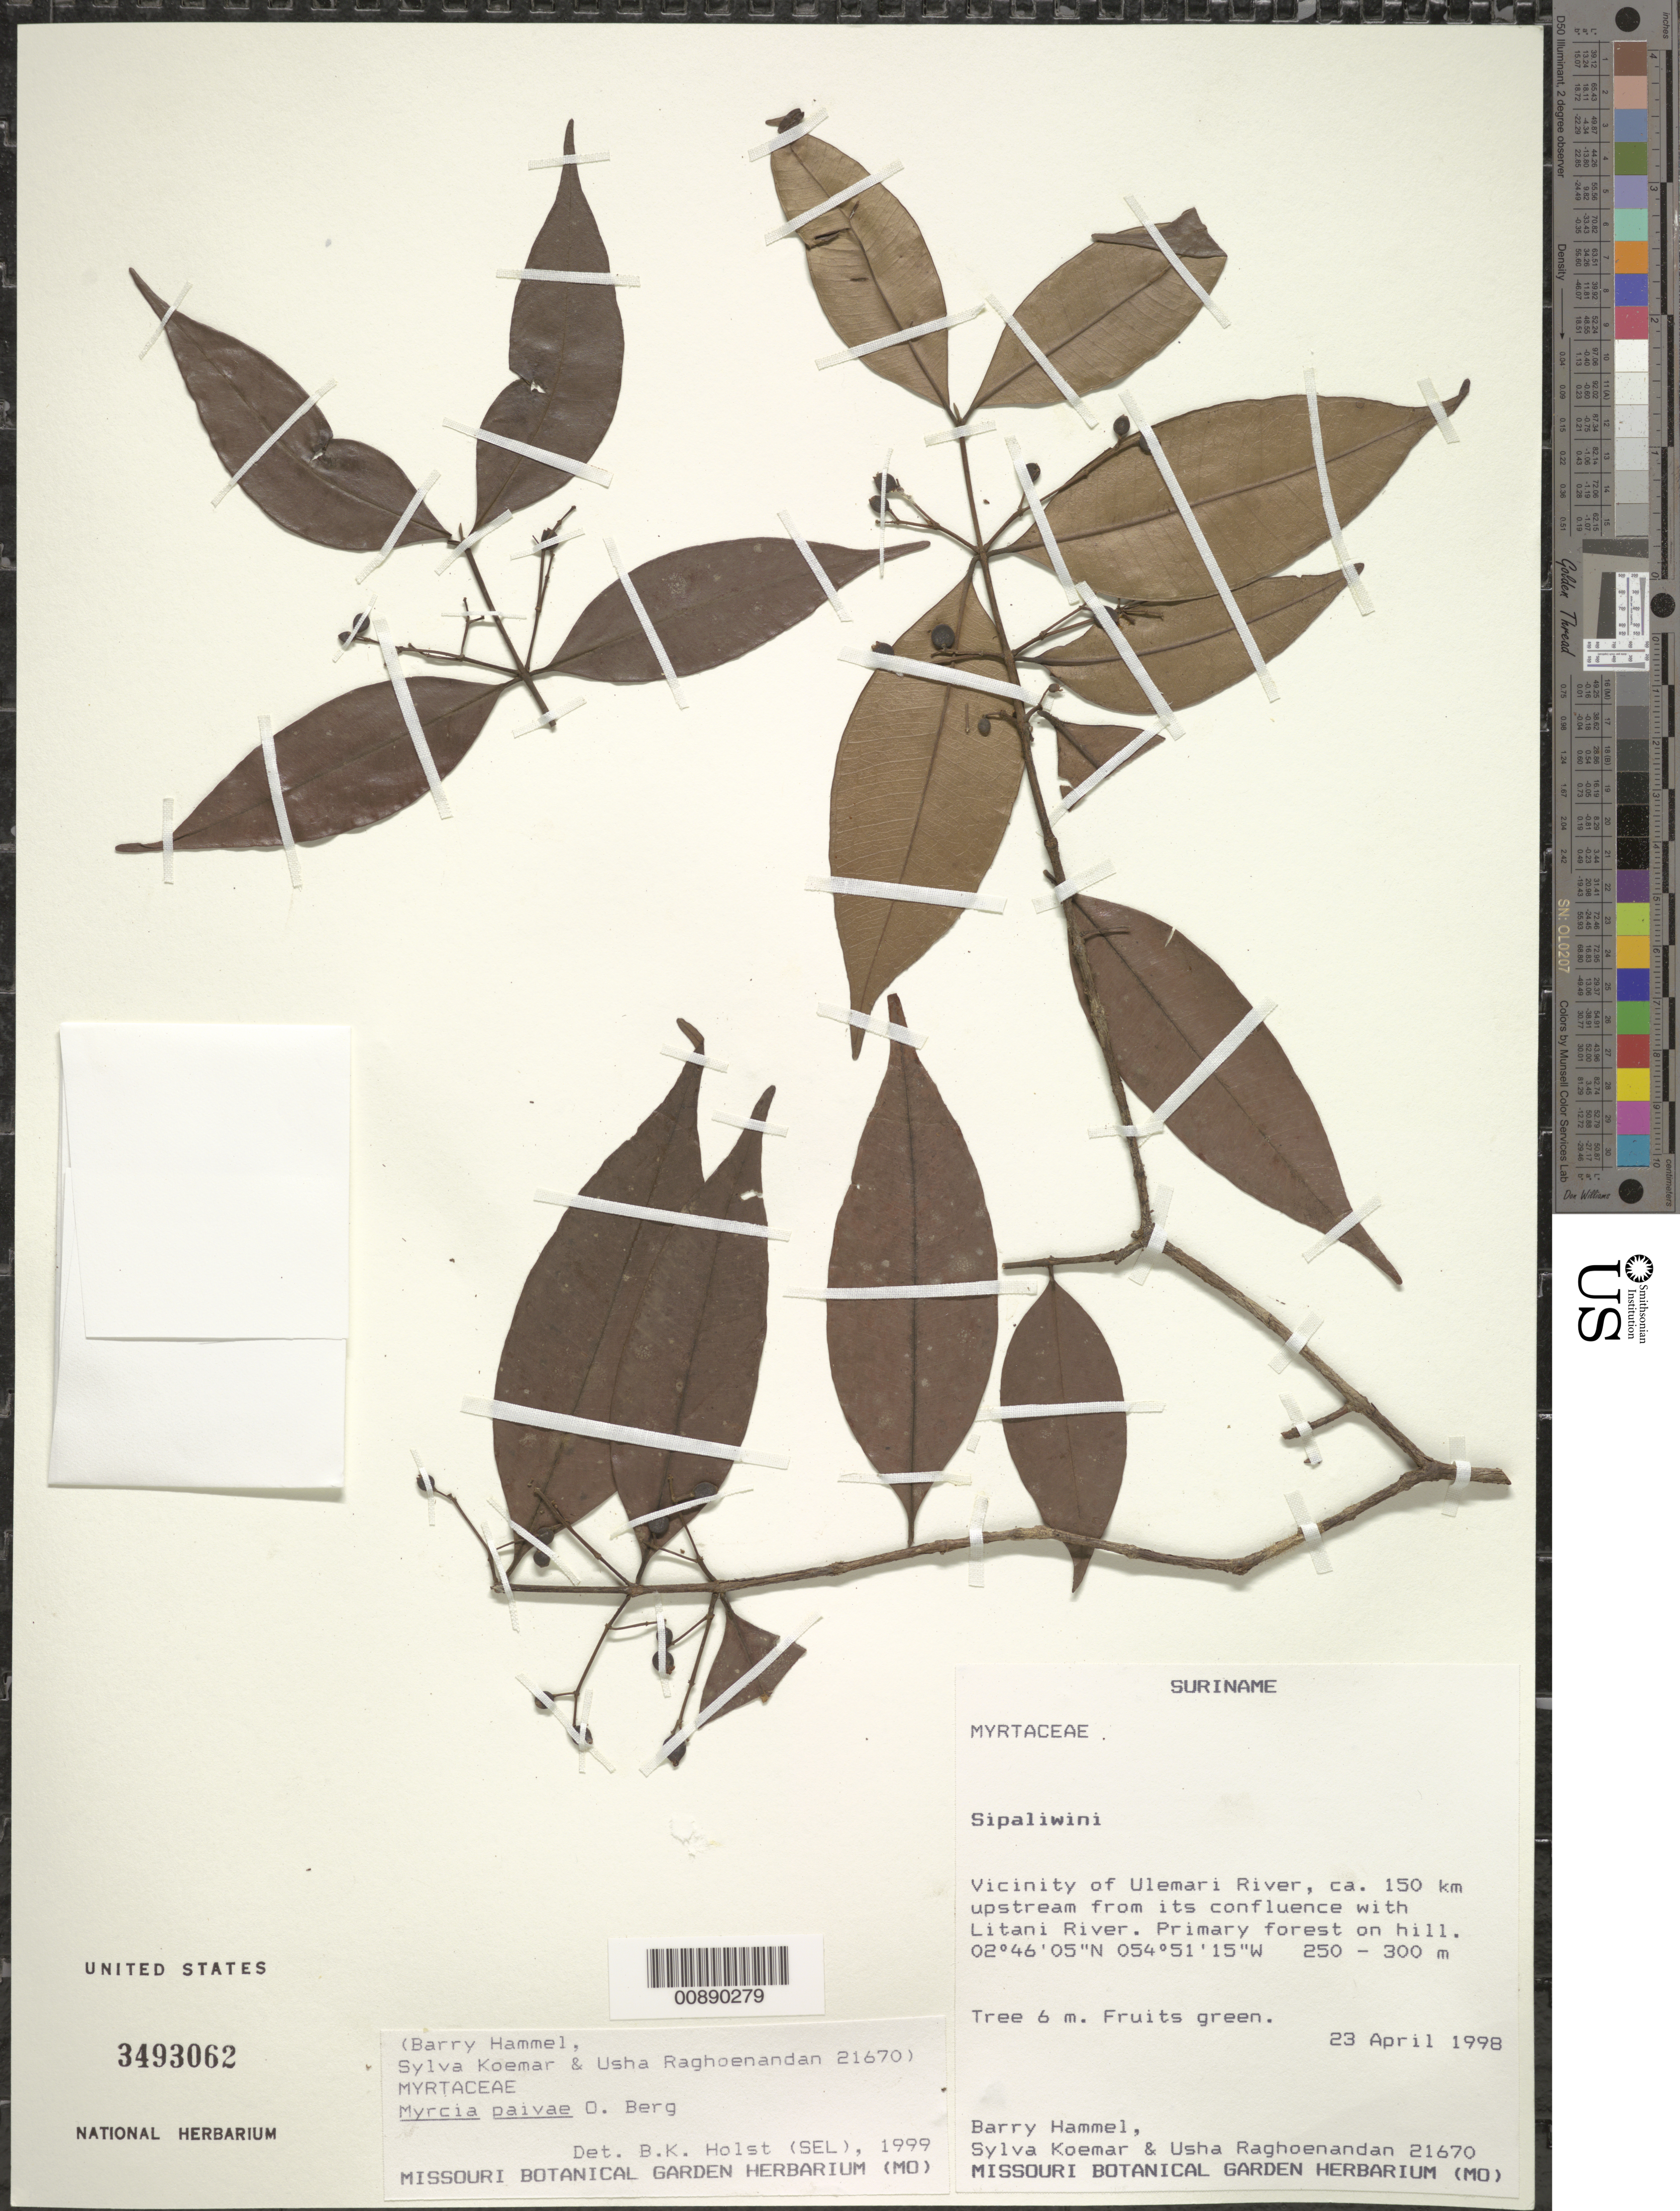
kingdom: Plantae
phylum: Tracheophyta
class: Magnoliopsida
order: Myrtales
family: Myrtaceae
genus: Myrcia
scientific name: Myrcia paivae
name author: O. Berg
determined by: Holst, Bruce K.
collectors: B. Hammel, S. Koemar & U. Raghoenandan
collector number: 21670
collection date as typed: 23-Apr-98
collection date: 1998-04-23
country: Suriname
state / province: Sipaliwini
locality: Ulemari R., ca. 150 km upstream from confl. with Litani R.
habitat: Primary forest on hill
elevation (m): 250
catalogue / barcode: US 3493062